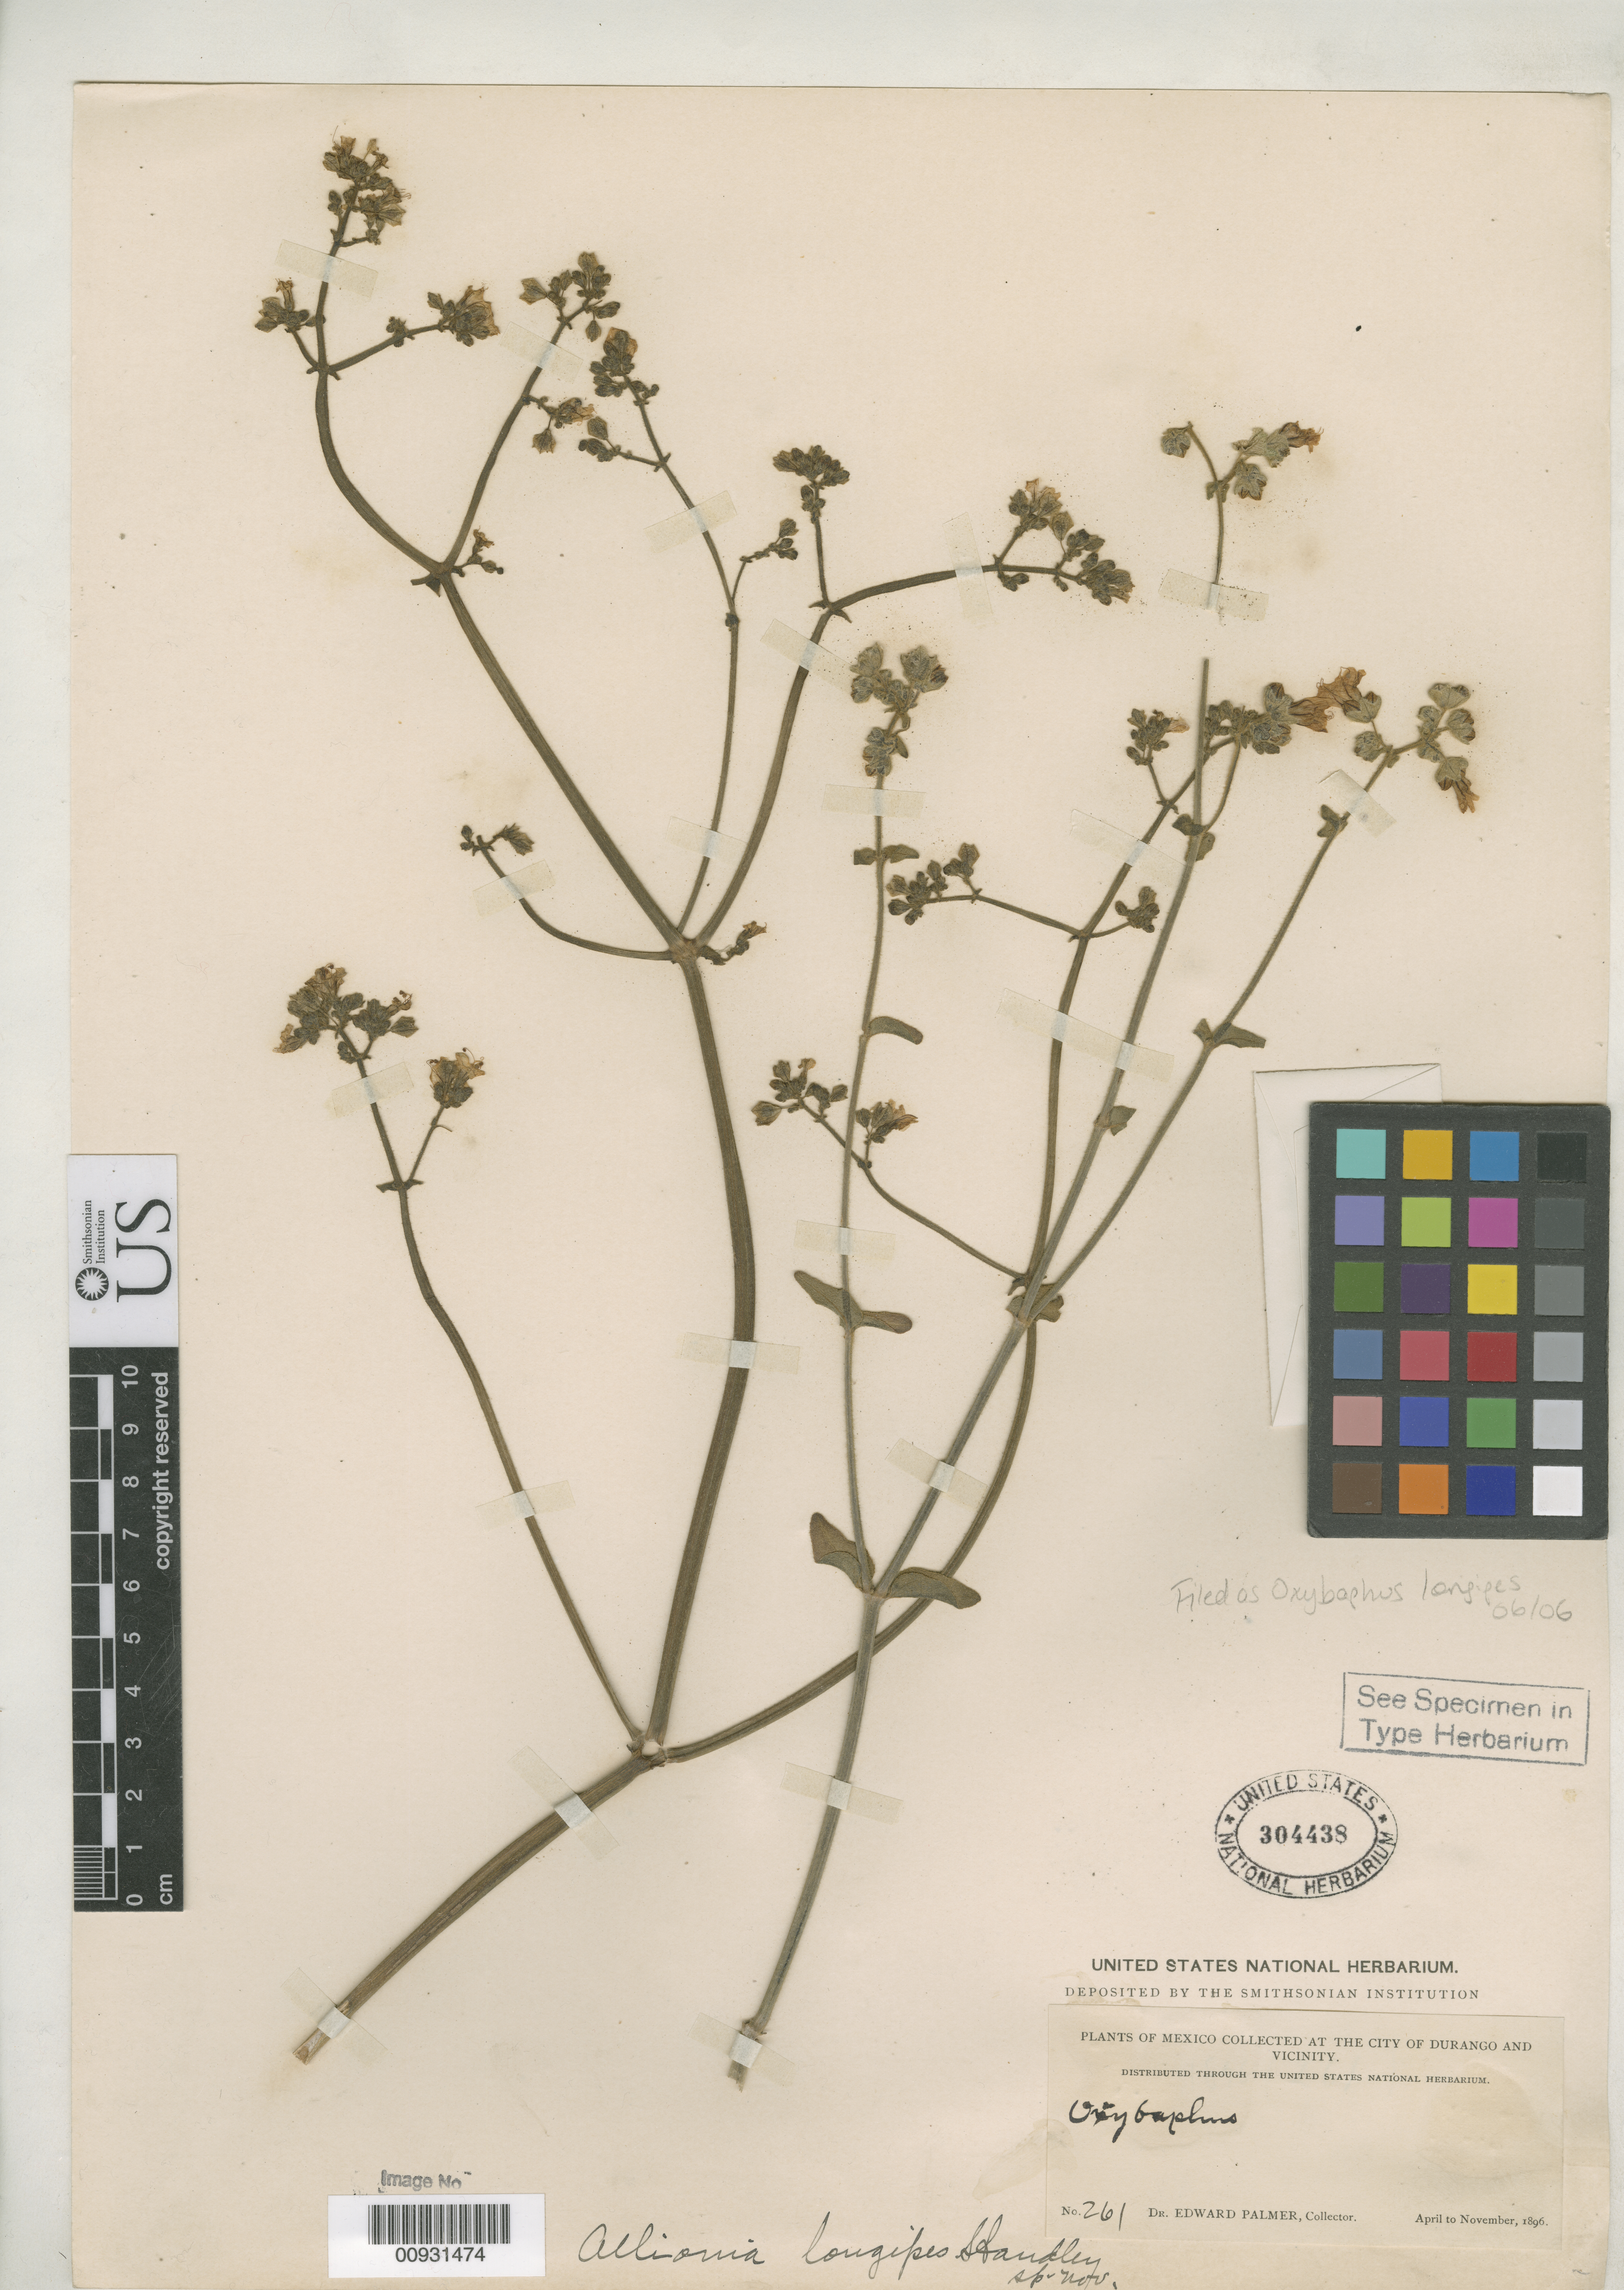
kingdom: Plantae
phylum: Tracheophyta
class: Magnoliopsida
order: Caryophyllales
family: Nyctaginaceae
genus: Allionia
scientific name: Allionia longipes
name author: Standl.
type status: Isotype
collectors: E. Palmer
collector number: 261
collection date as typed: Apr 1896 to -- Nov 1896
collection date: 1896-04/1896-11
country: Mexico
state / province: Durango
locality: City of Durango and vicinity.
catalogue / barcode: US 304438